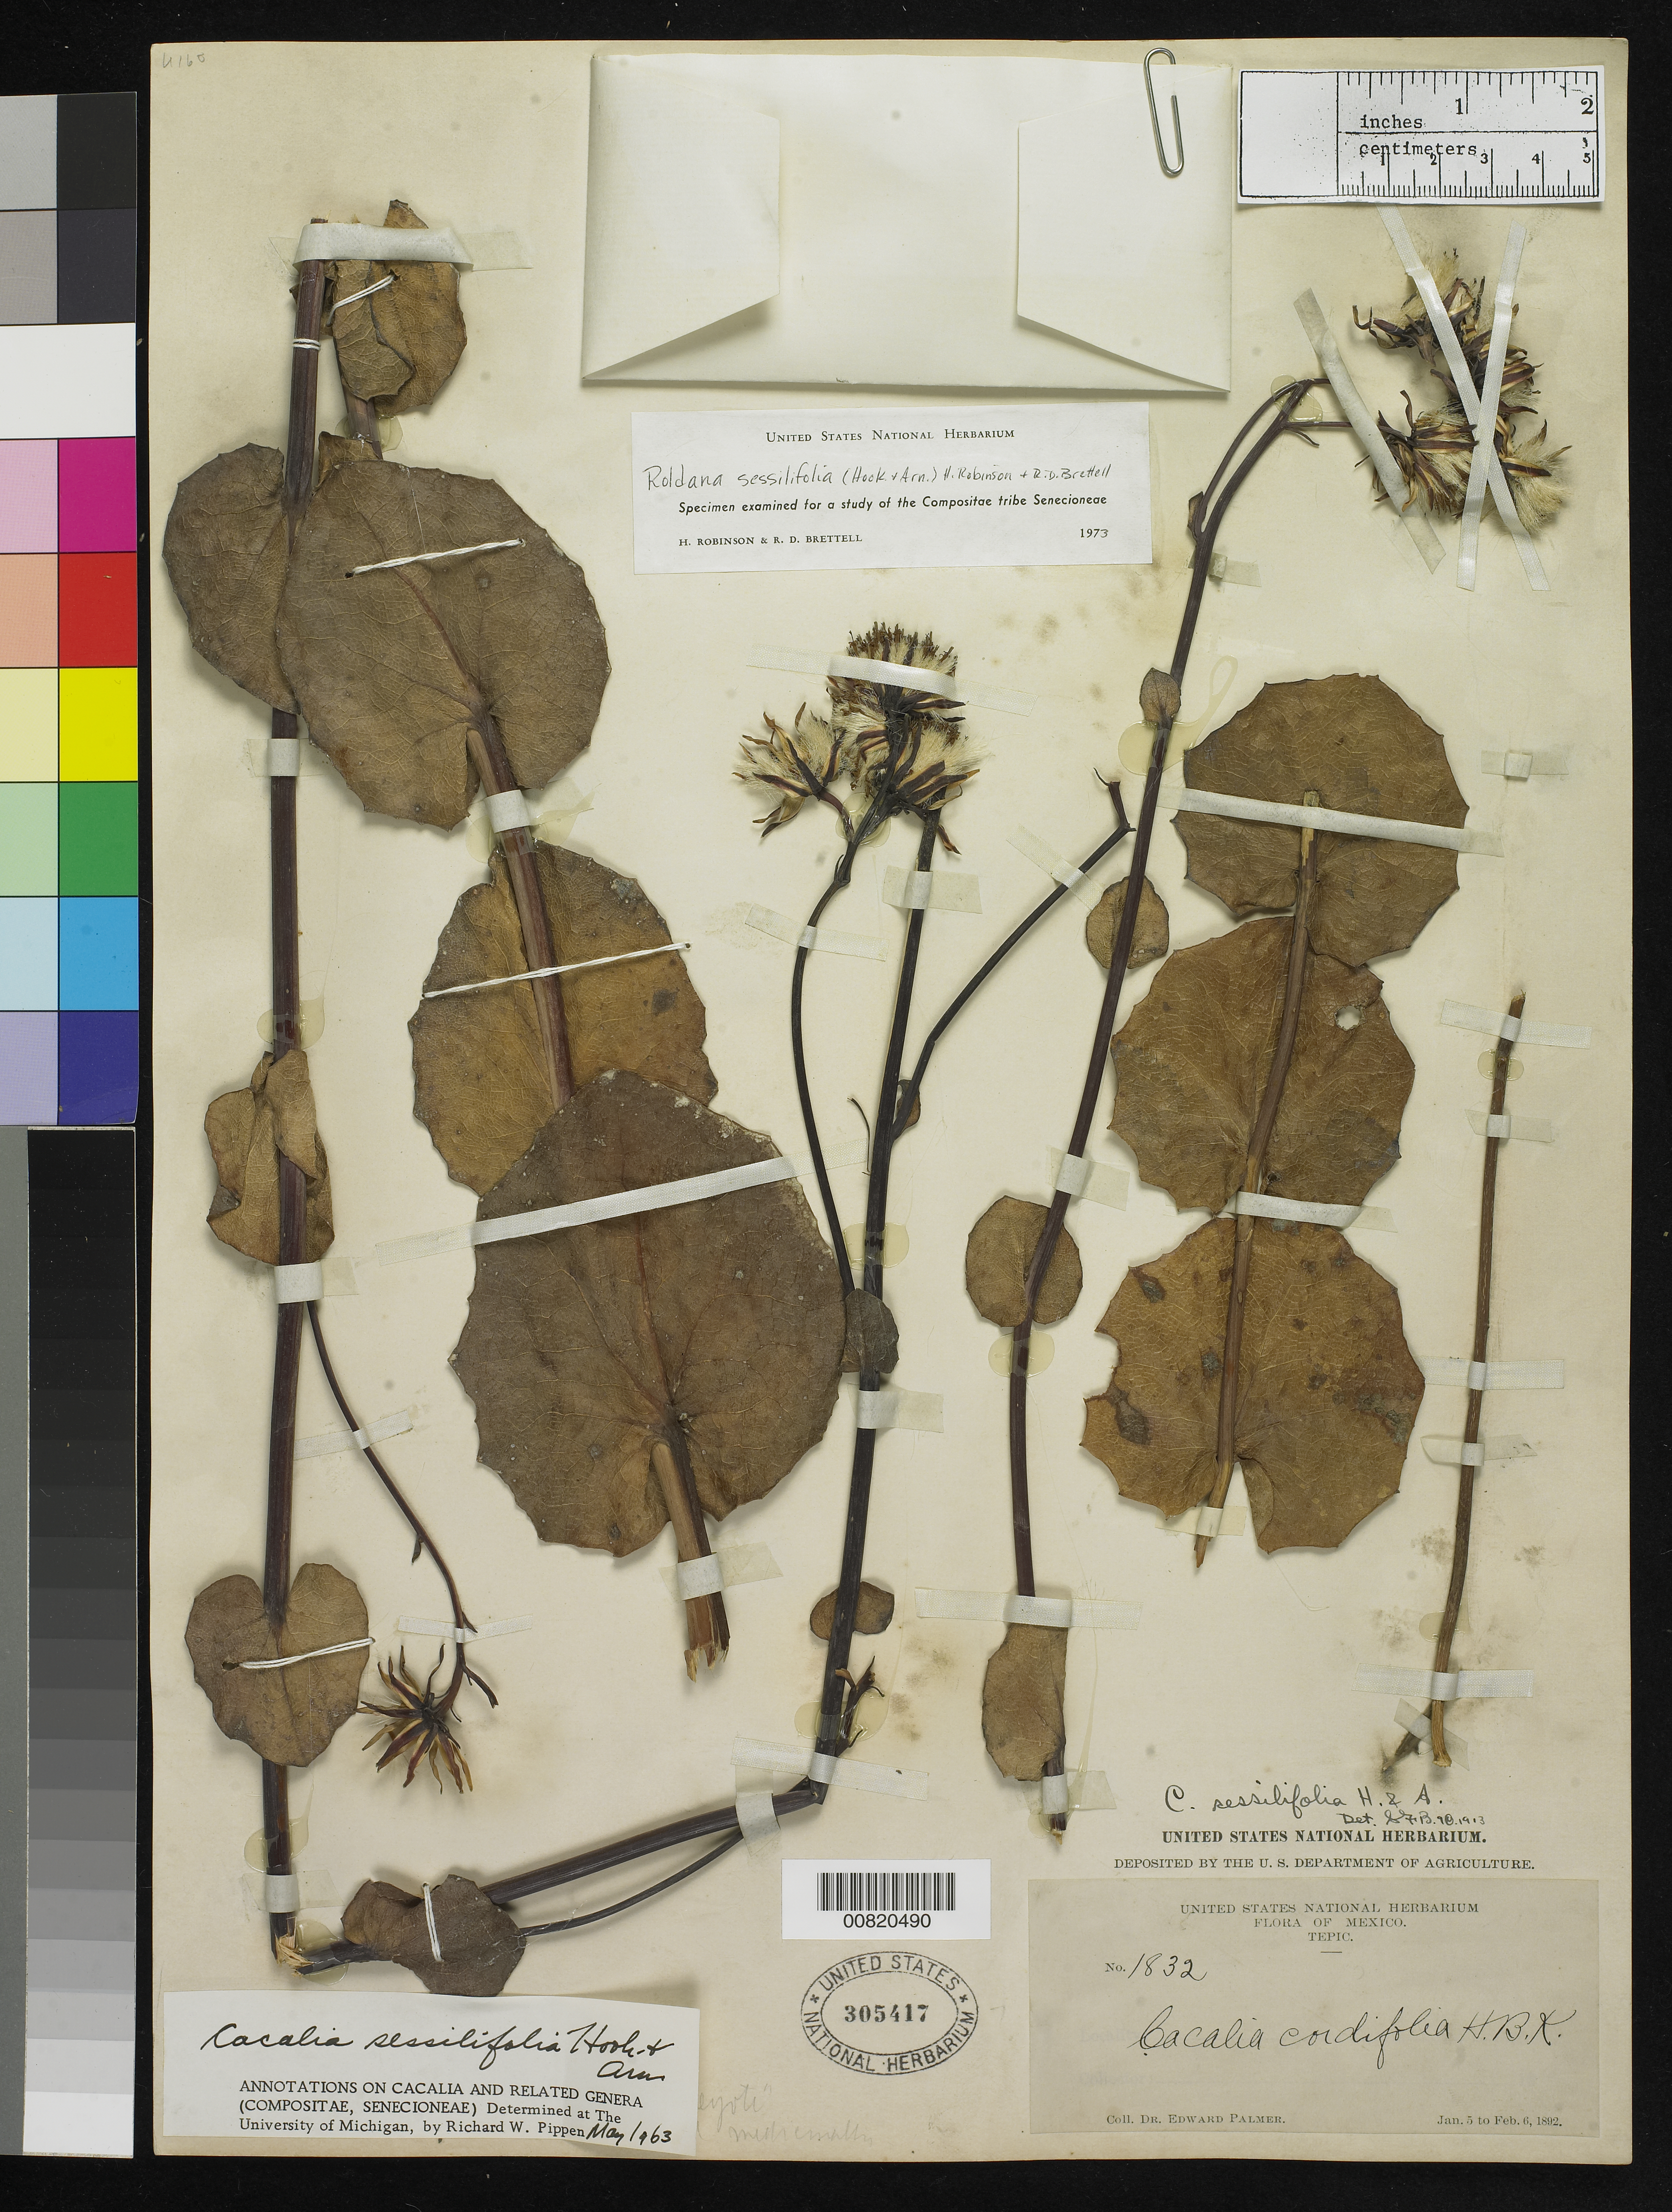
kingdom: Plantae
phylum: Tracheophyta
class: Magnoliopsida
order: Asterales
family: Asteraceae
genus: Roldana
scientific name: Roldana sessilifolia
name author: (Hook.) H. Rob. & Brettell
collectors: E. Palmer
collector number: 1832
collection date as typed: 05 Jan 1892 to 06 Feb 1892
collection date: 1892-01-05/1892-02-06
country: Mexico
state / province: Nayarit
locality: Tepic, Nayarit.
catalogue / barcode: US 305417